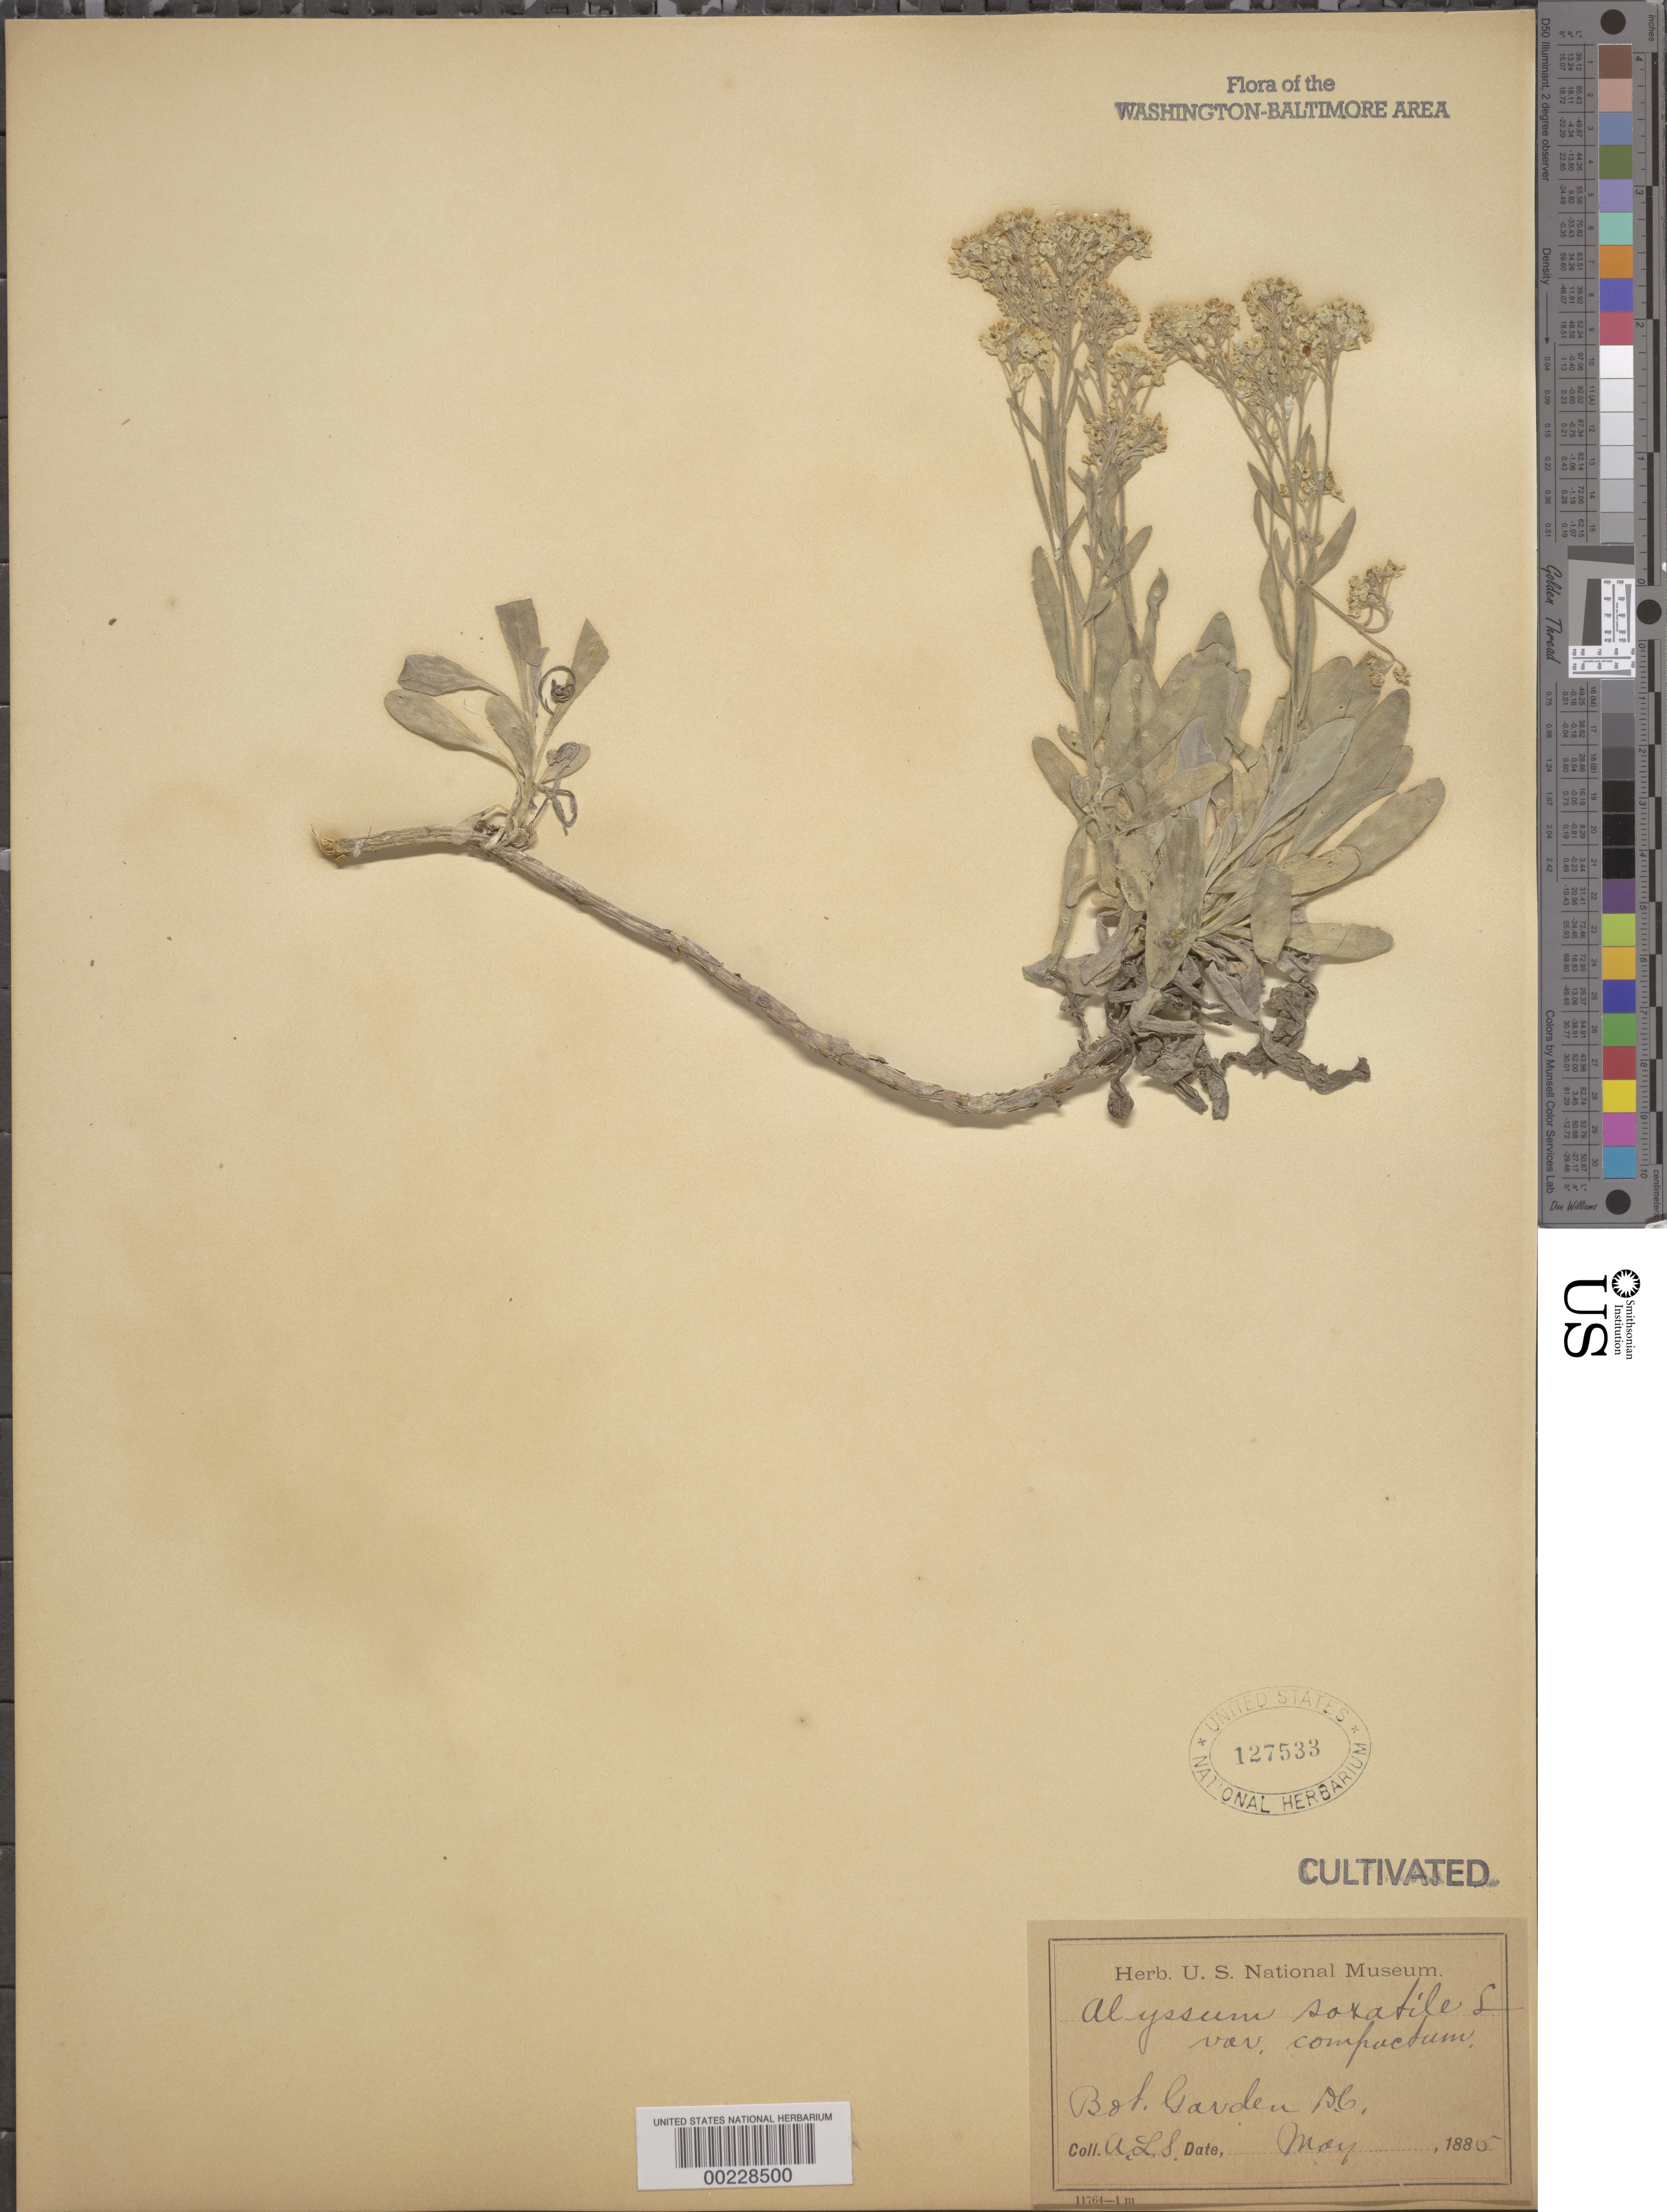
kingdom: Plantae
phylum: Tracheophyta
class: Magnoliopsida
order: Brassicales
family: Brassicaceae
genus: Alyssum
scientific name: Alyssum saxatile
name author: L.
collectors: A. L. Schott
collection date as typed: May 1885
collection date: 1885-05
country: United States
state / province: District of Columbia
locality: Botanical gardens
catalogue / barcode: US 127533